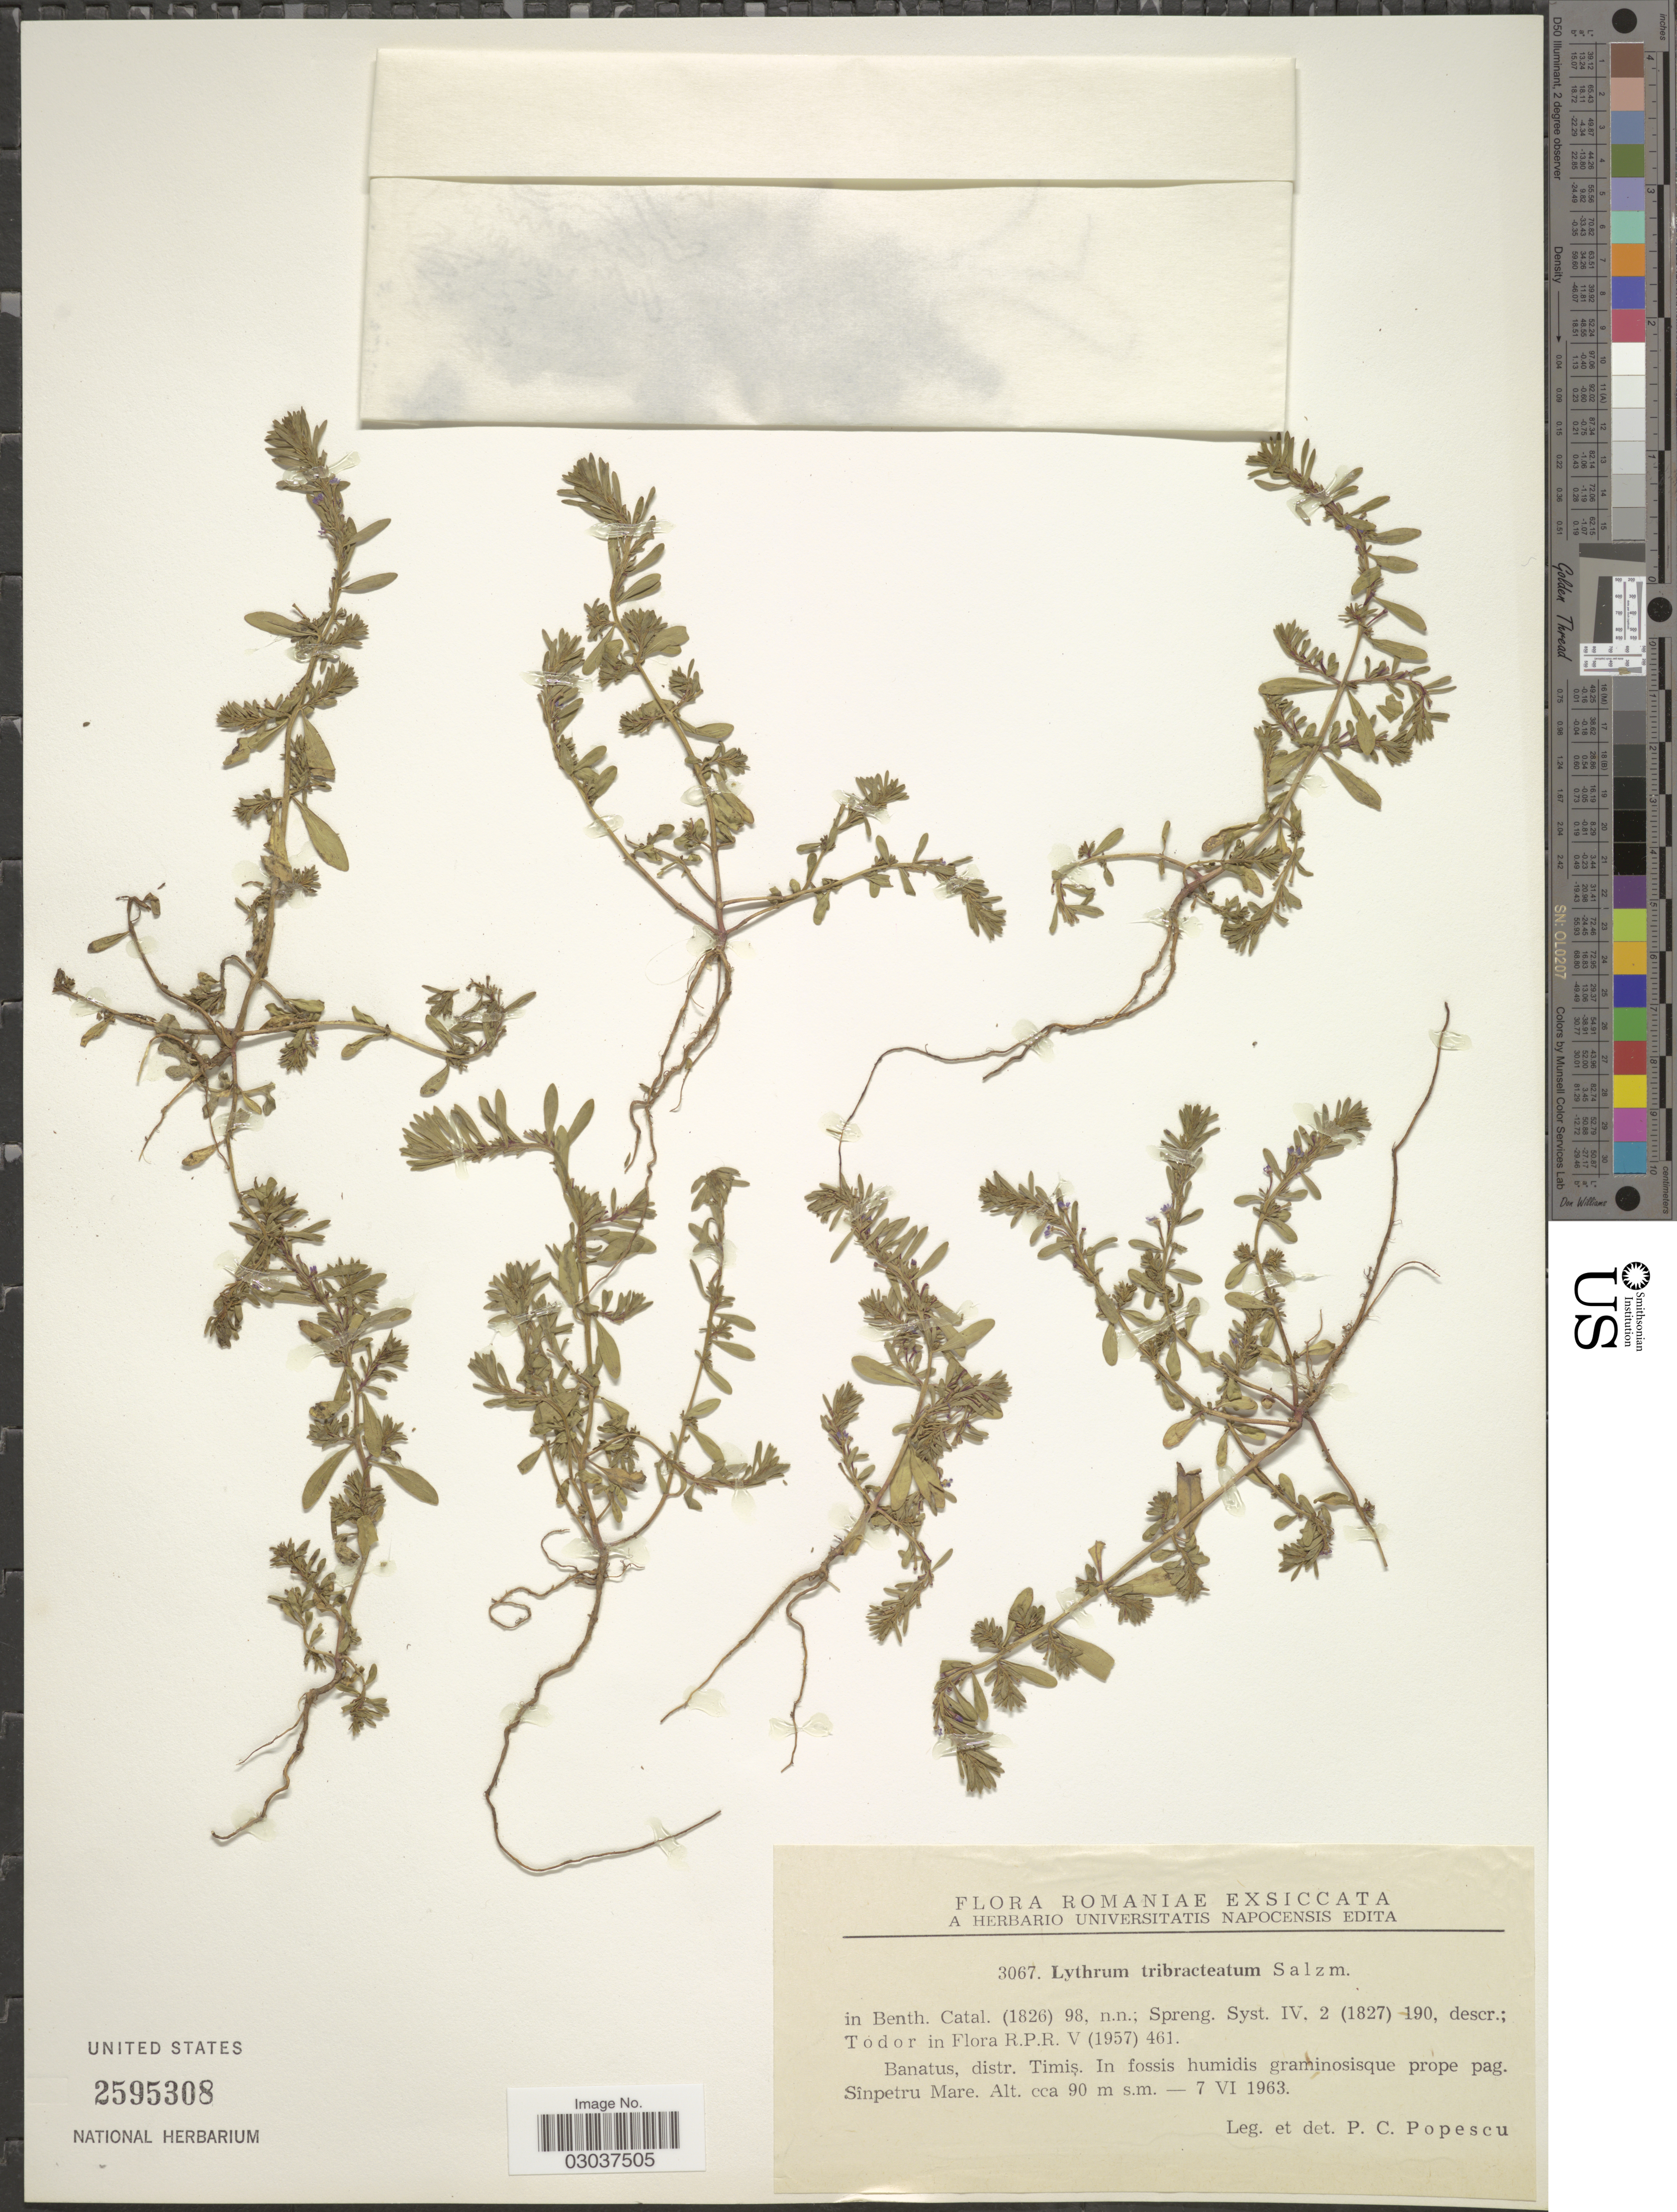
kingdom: Plantae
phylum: Tracheophyta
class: Magnoliopsida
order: Myrtales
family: Lythraceae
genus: Lythrum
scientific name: Lythrum tribracteatum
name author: Salzm. ex Spreng.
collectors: P. Popescu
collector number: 3067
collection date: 1963-06-07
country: Romania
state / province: Timis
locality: Banatus, distr. Timis. In fossis humidis graminosisque prope pag. Sînpetru Mare.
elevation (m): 90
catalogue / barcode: US 2595308